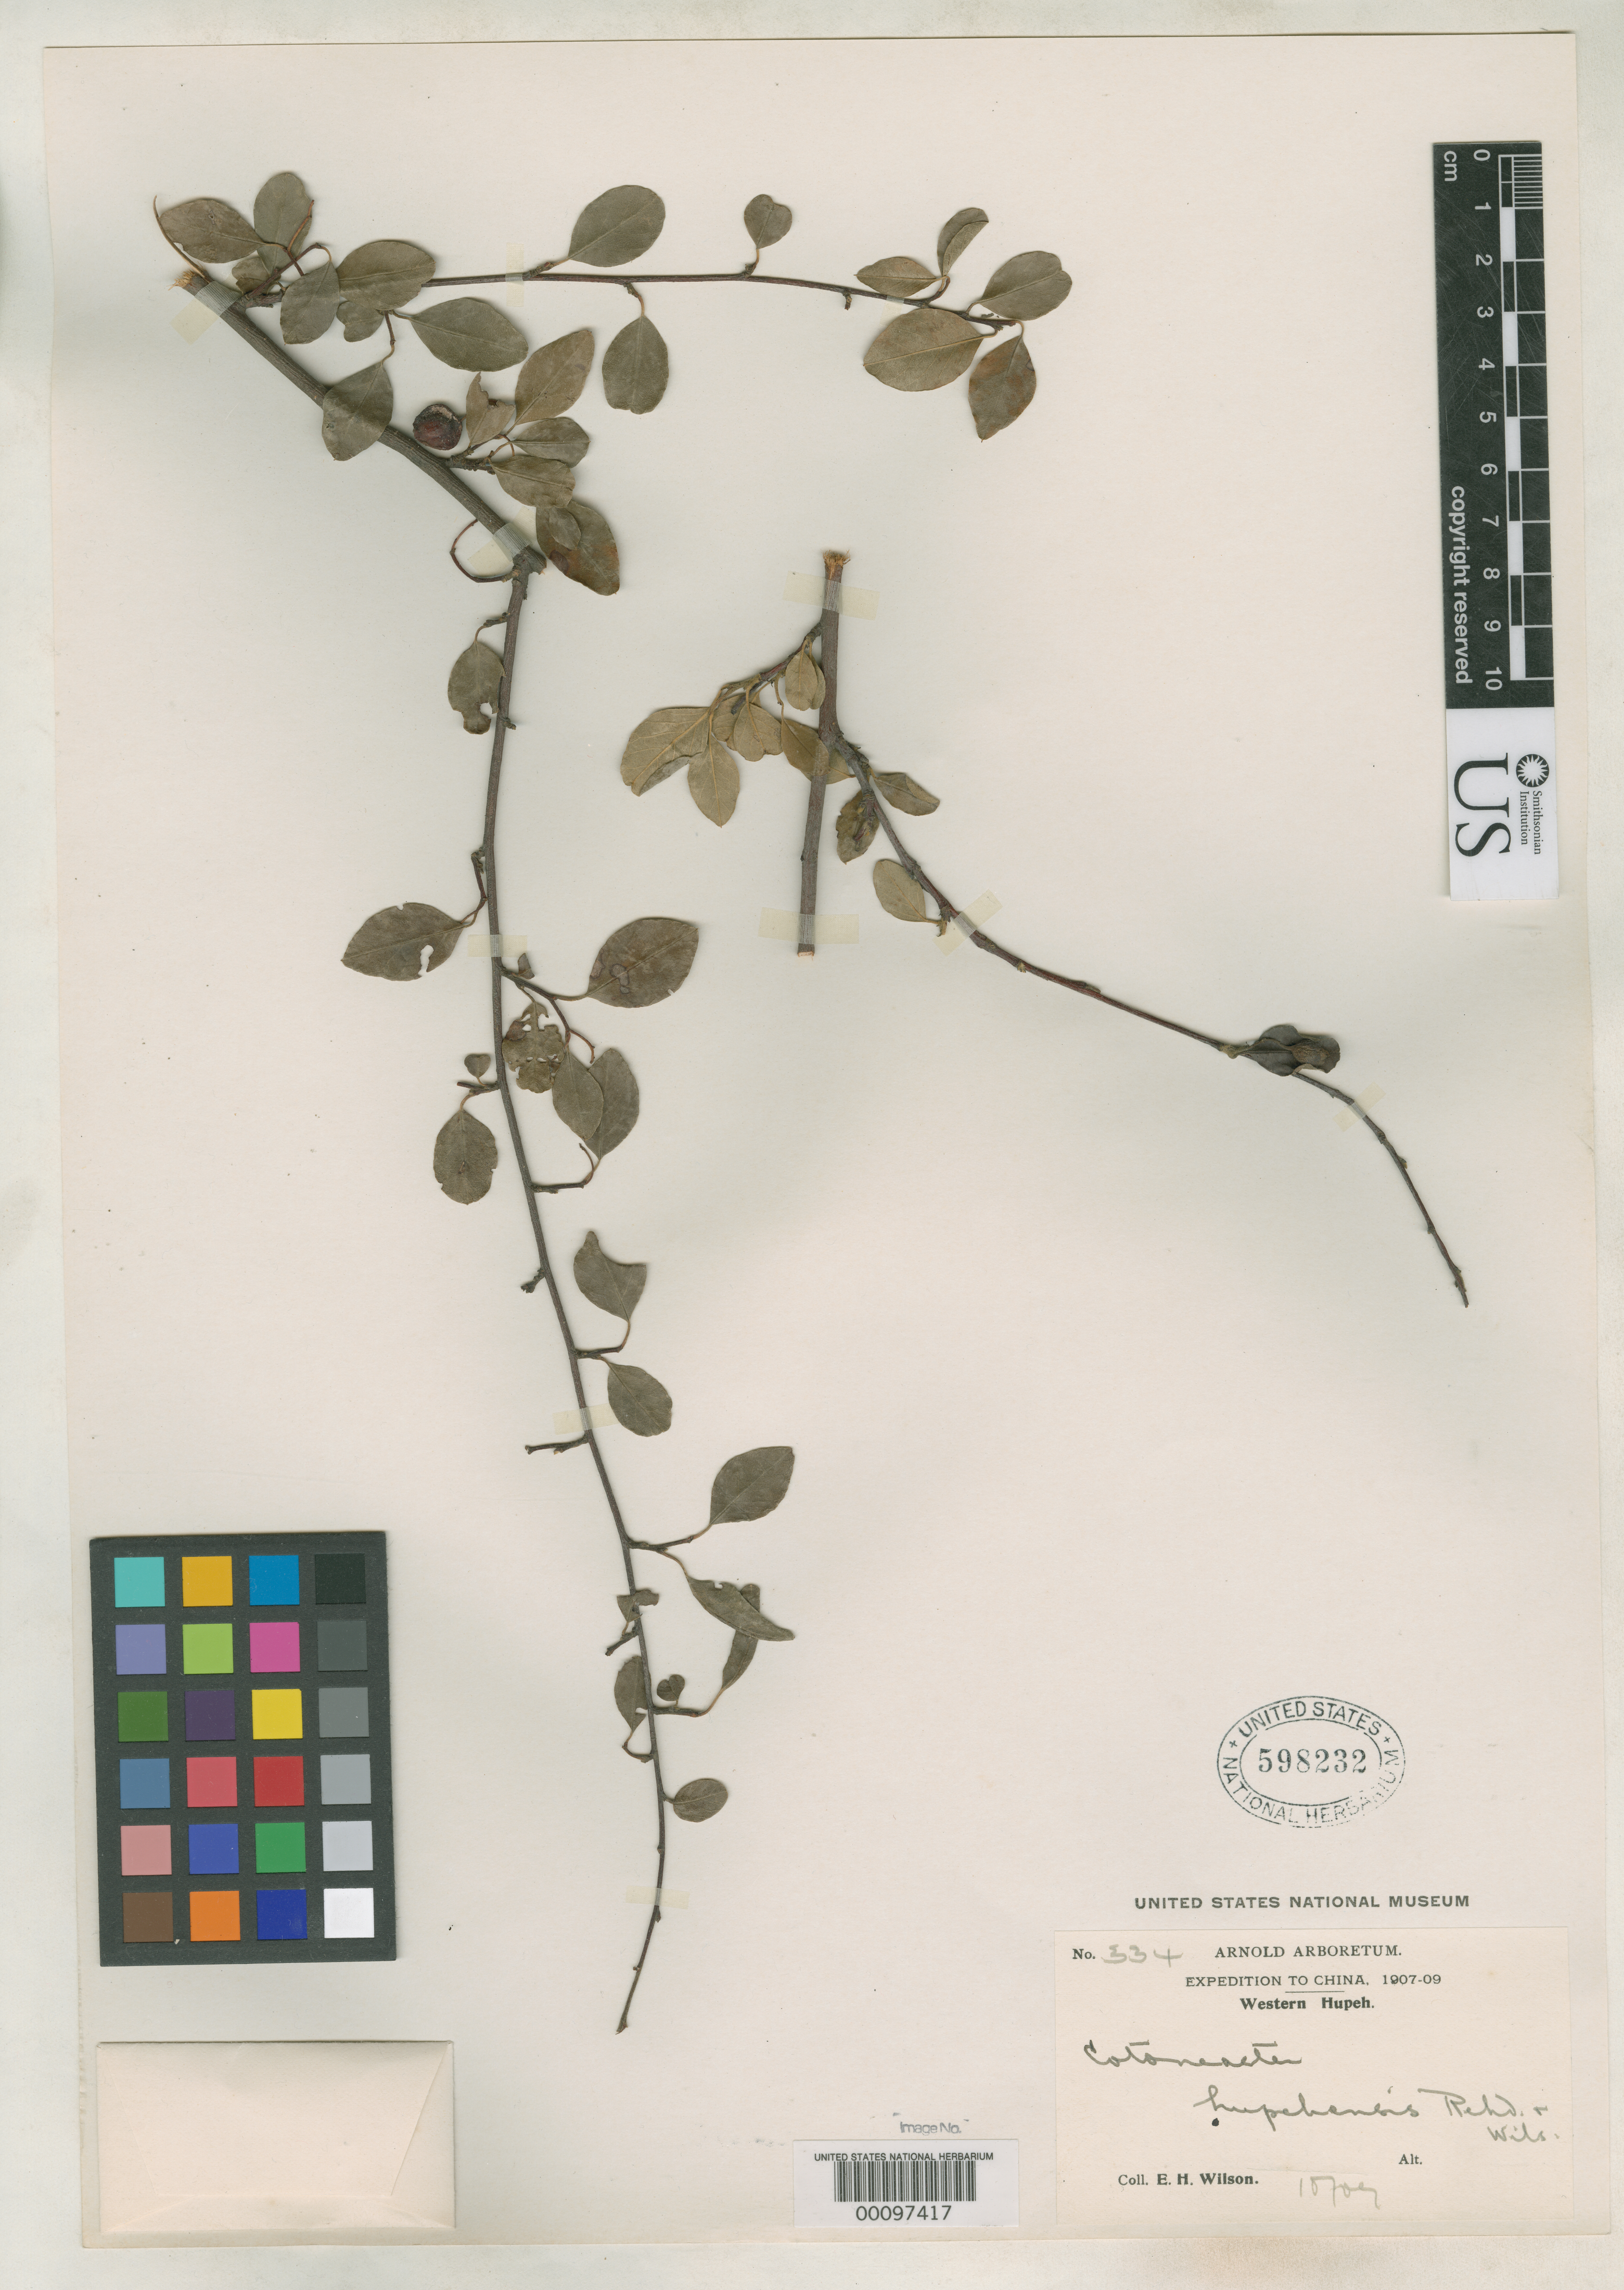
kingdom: Plantae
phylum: Tracheophyta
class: Magnoliopsida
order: Rosales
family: Rosaceae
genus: Cotoneaster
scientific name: Cotoneaster hupehensis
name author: Rehder & E.H. Wilson in Sarg.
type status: Isotype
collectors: E. H. Wilson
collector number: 334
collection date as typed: Oct 1907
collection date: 1907-10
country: China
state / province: Hubei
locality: Hsing-shan Hsien.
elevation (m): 1300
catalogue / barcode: US 598232